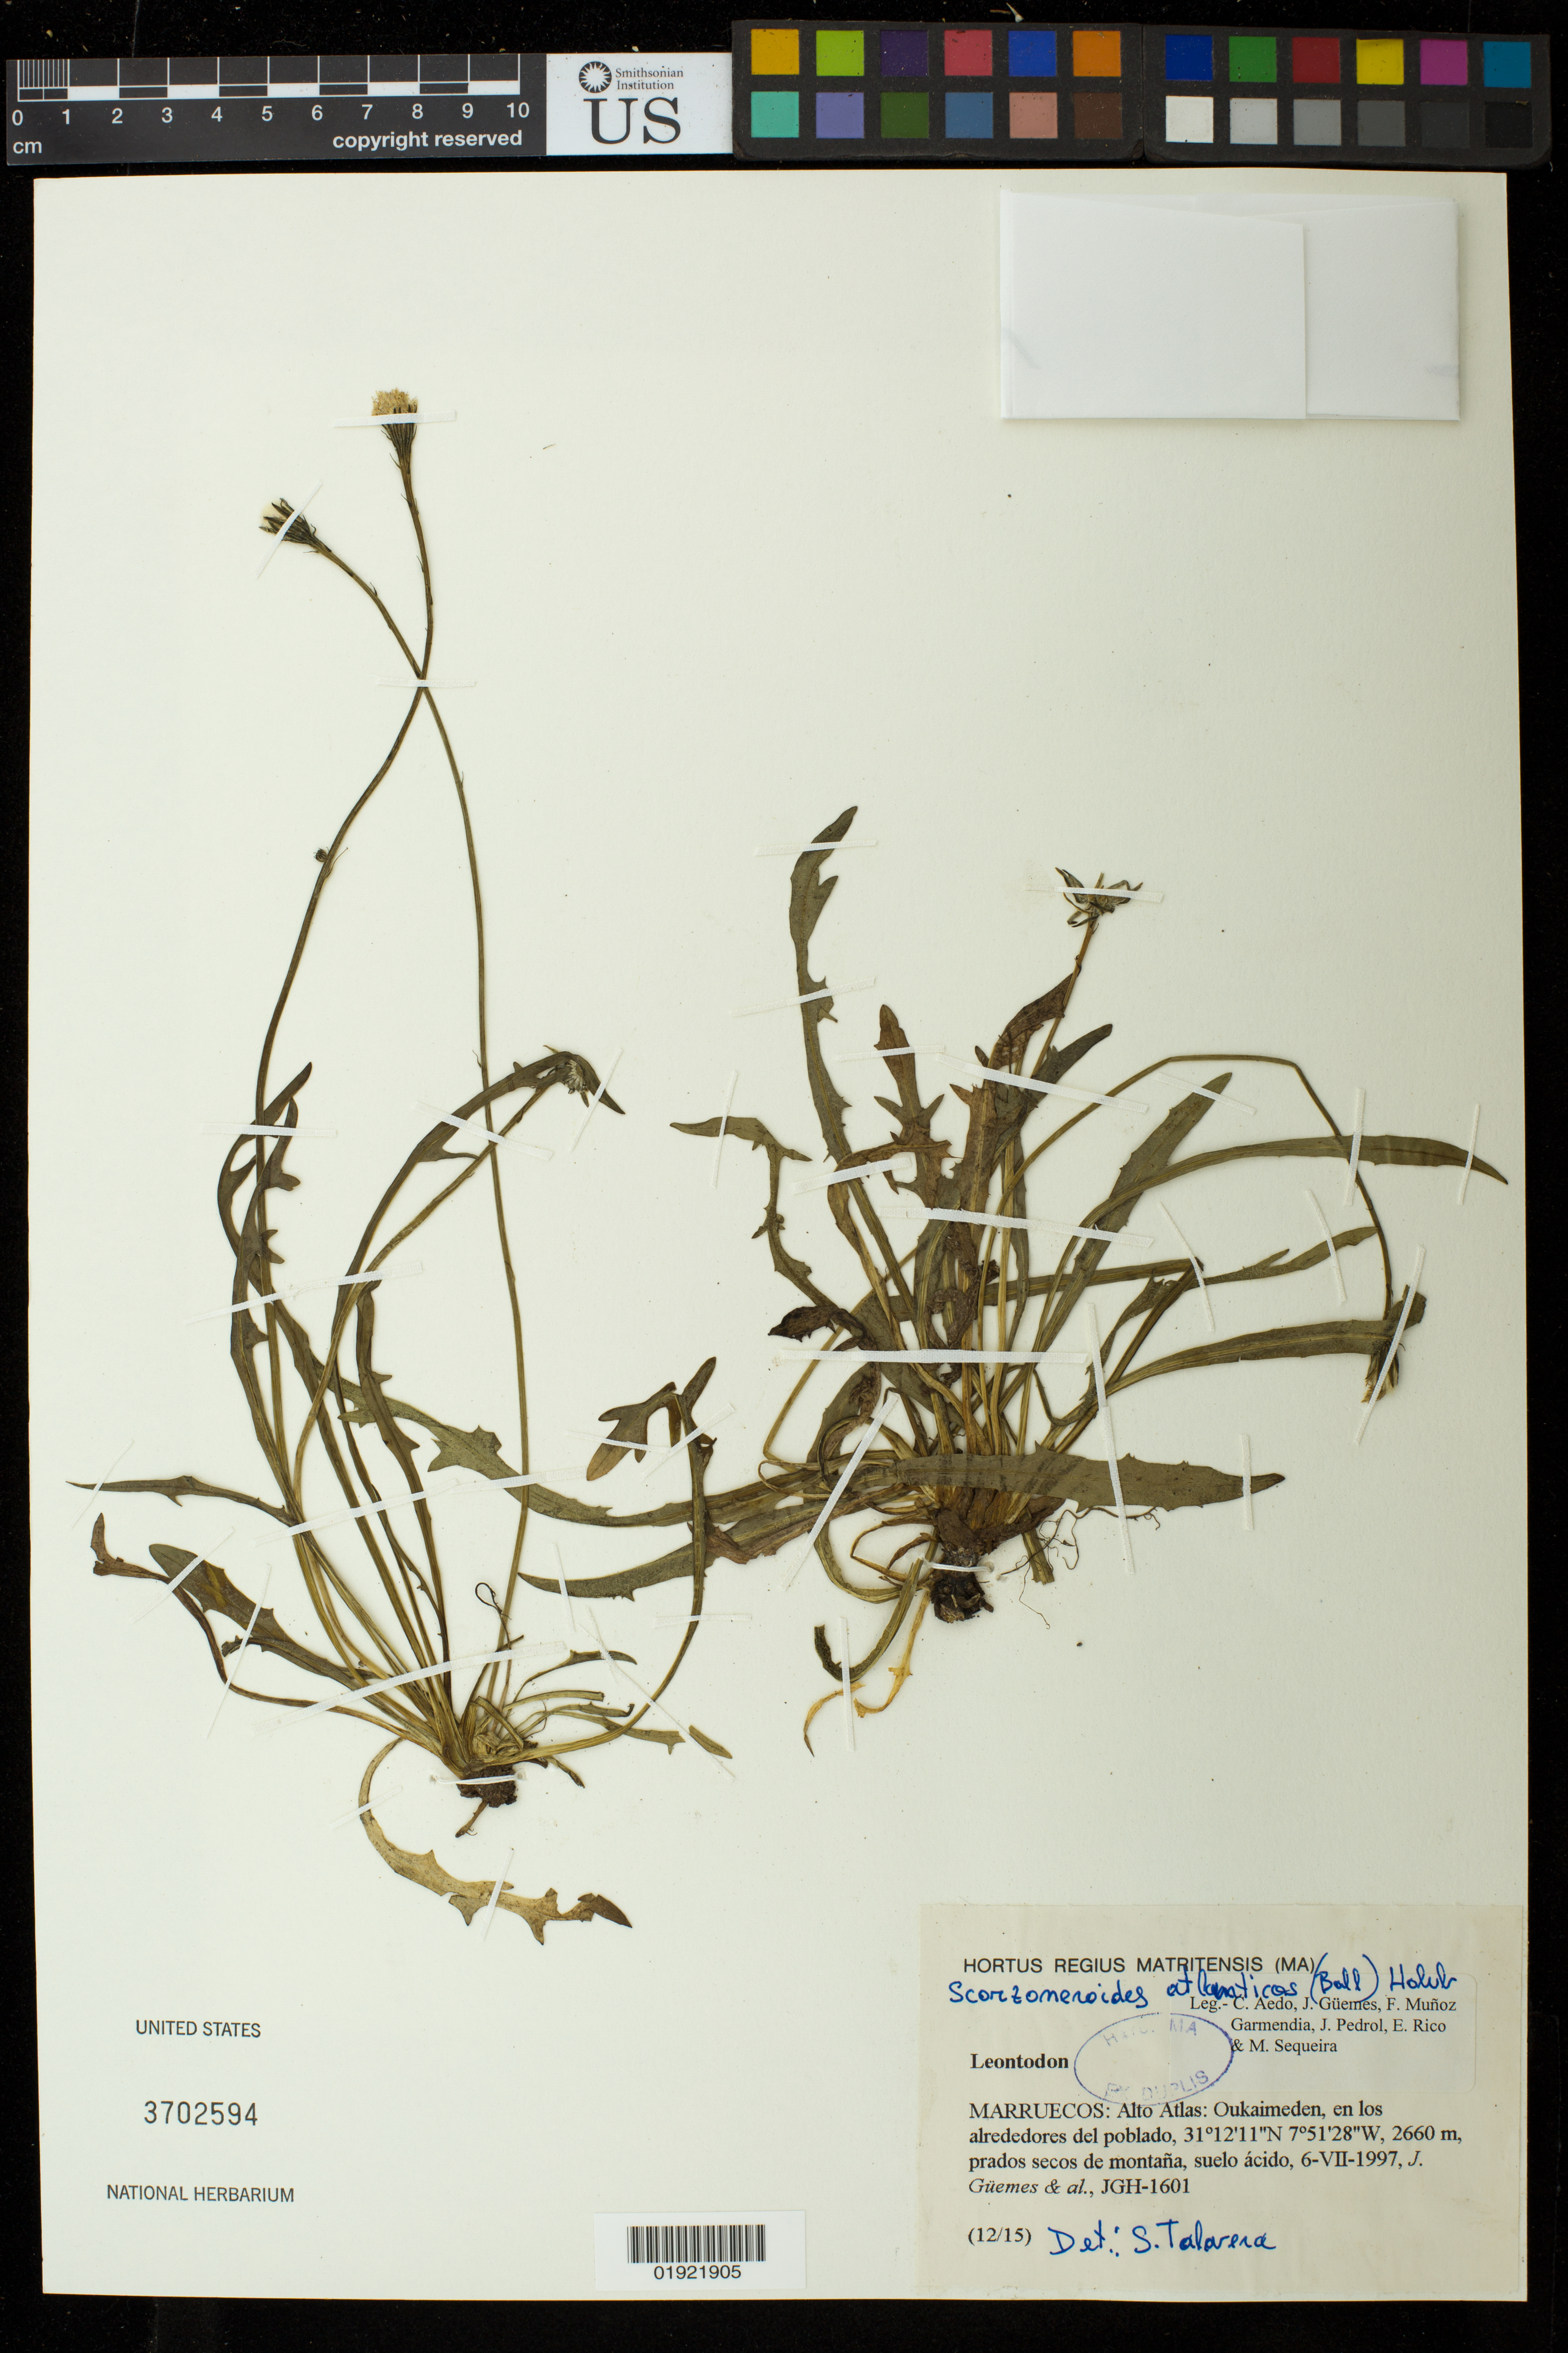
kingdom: Plantae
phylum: Tracheophyta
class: Magnoliopsida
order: Asterales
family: Asteraceae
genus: Scorzoneroides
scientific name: Scorzoneroides atlantica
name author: (Ball) Holub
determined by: Talavera, S.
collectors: J. Güemes et al.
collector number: JGH-1601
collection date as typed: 6-VII-1997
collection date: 1997-07-06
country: Morocco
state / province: Marrakech-Tensift-Al Haouz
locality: Alto Atlas: Oukaimeden, en los alrededores del poblado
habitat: prados secos de montana, suelo acido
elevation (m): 2660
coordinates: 31 12 11 N, 7 51 28 W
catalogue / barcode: US 3702594